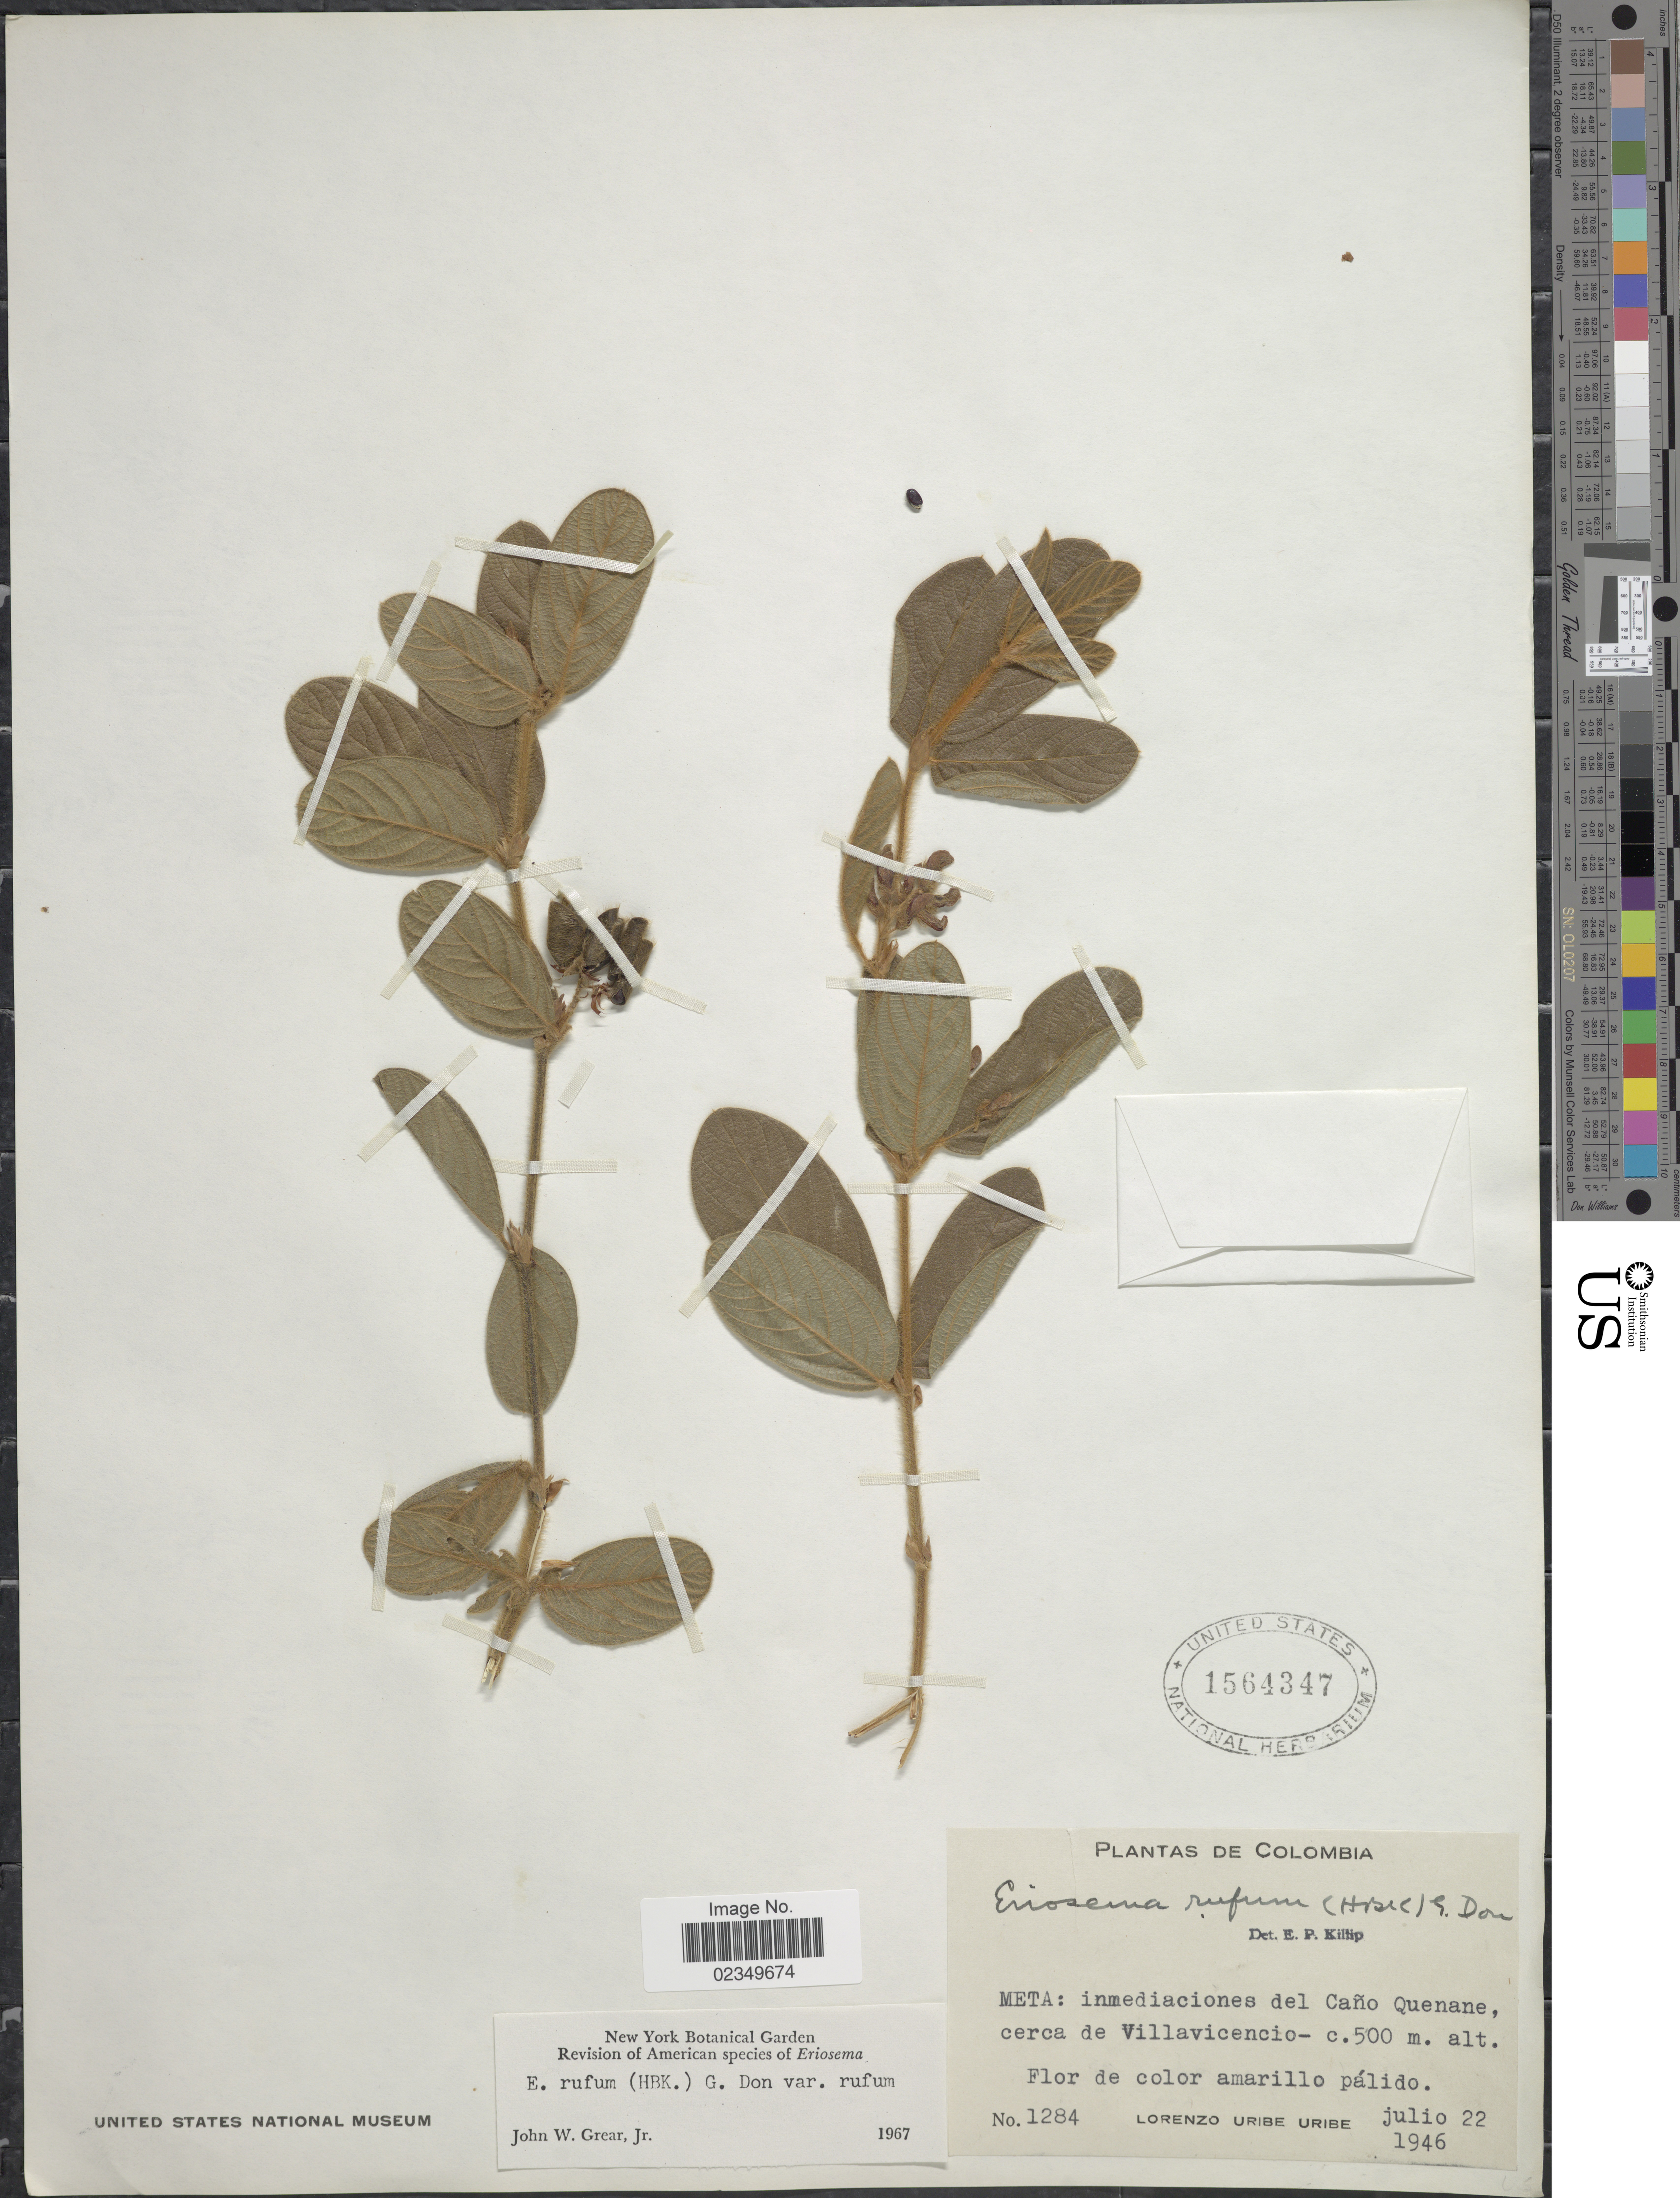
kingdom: Plantae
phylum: Tracheophyta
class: Magnoliopsida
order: Fabales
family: Fabaceae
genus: Eriosema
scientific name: Eriosema rufum var. rufum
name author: (Kunth) G. Don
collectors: L. Uribe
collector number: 1284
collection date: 1946-07-22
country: Colombia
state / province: Meta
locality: Meta: inmediaciones del Cano Quenane, cerca de Villavicencio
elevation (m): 500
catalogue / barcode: US 1564347